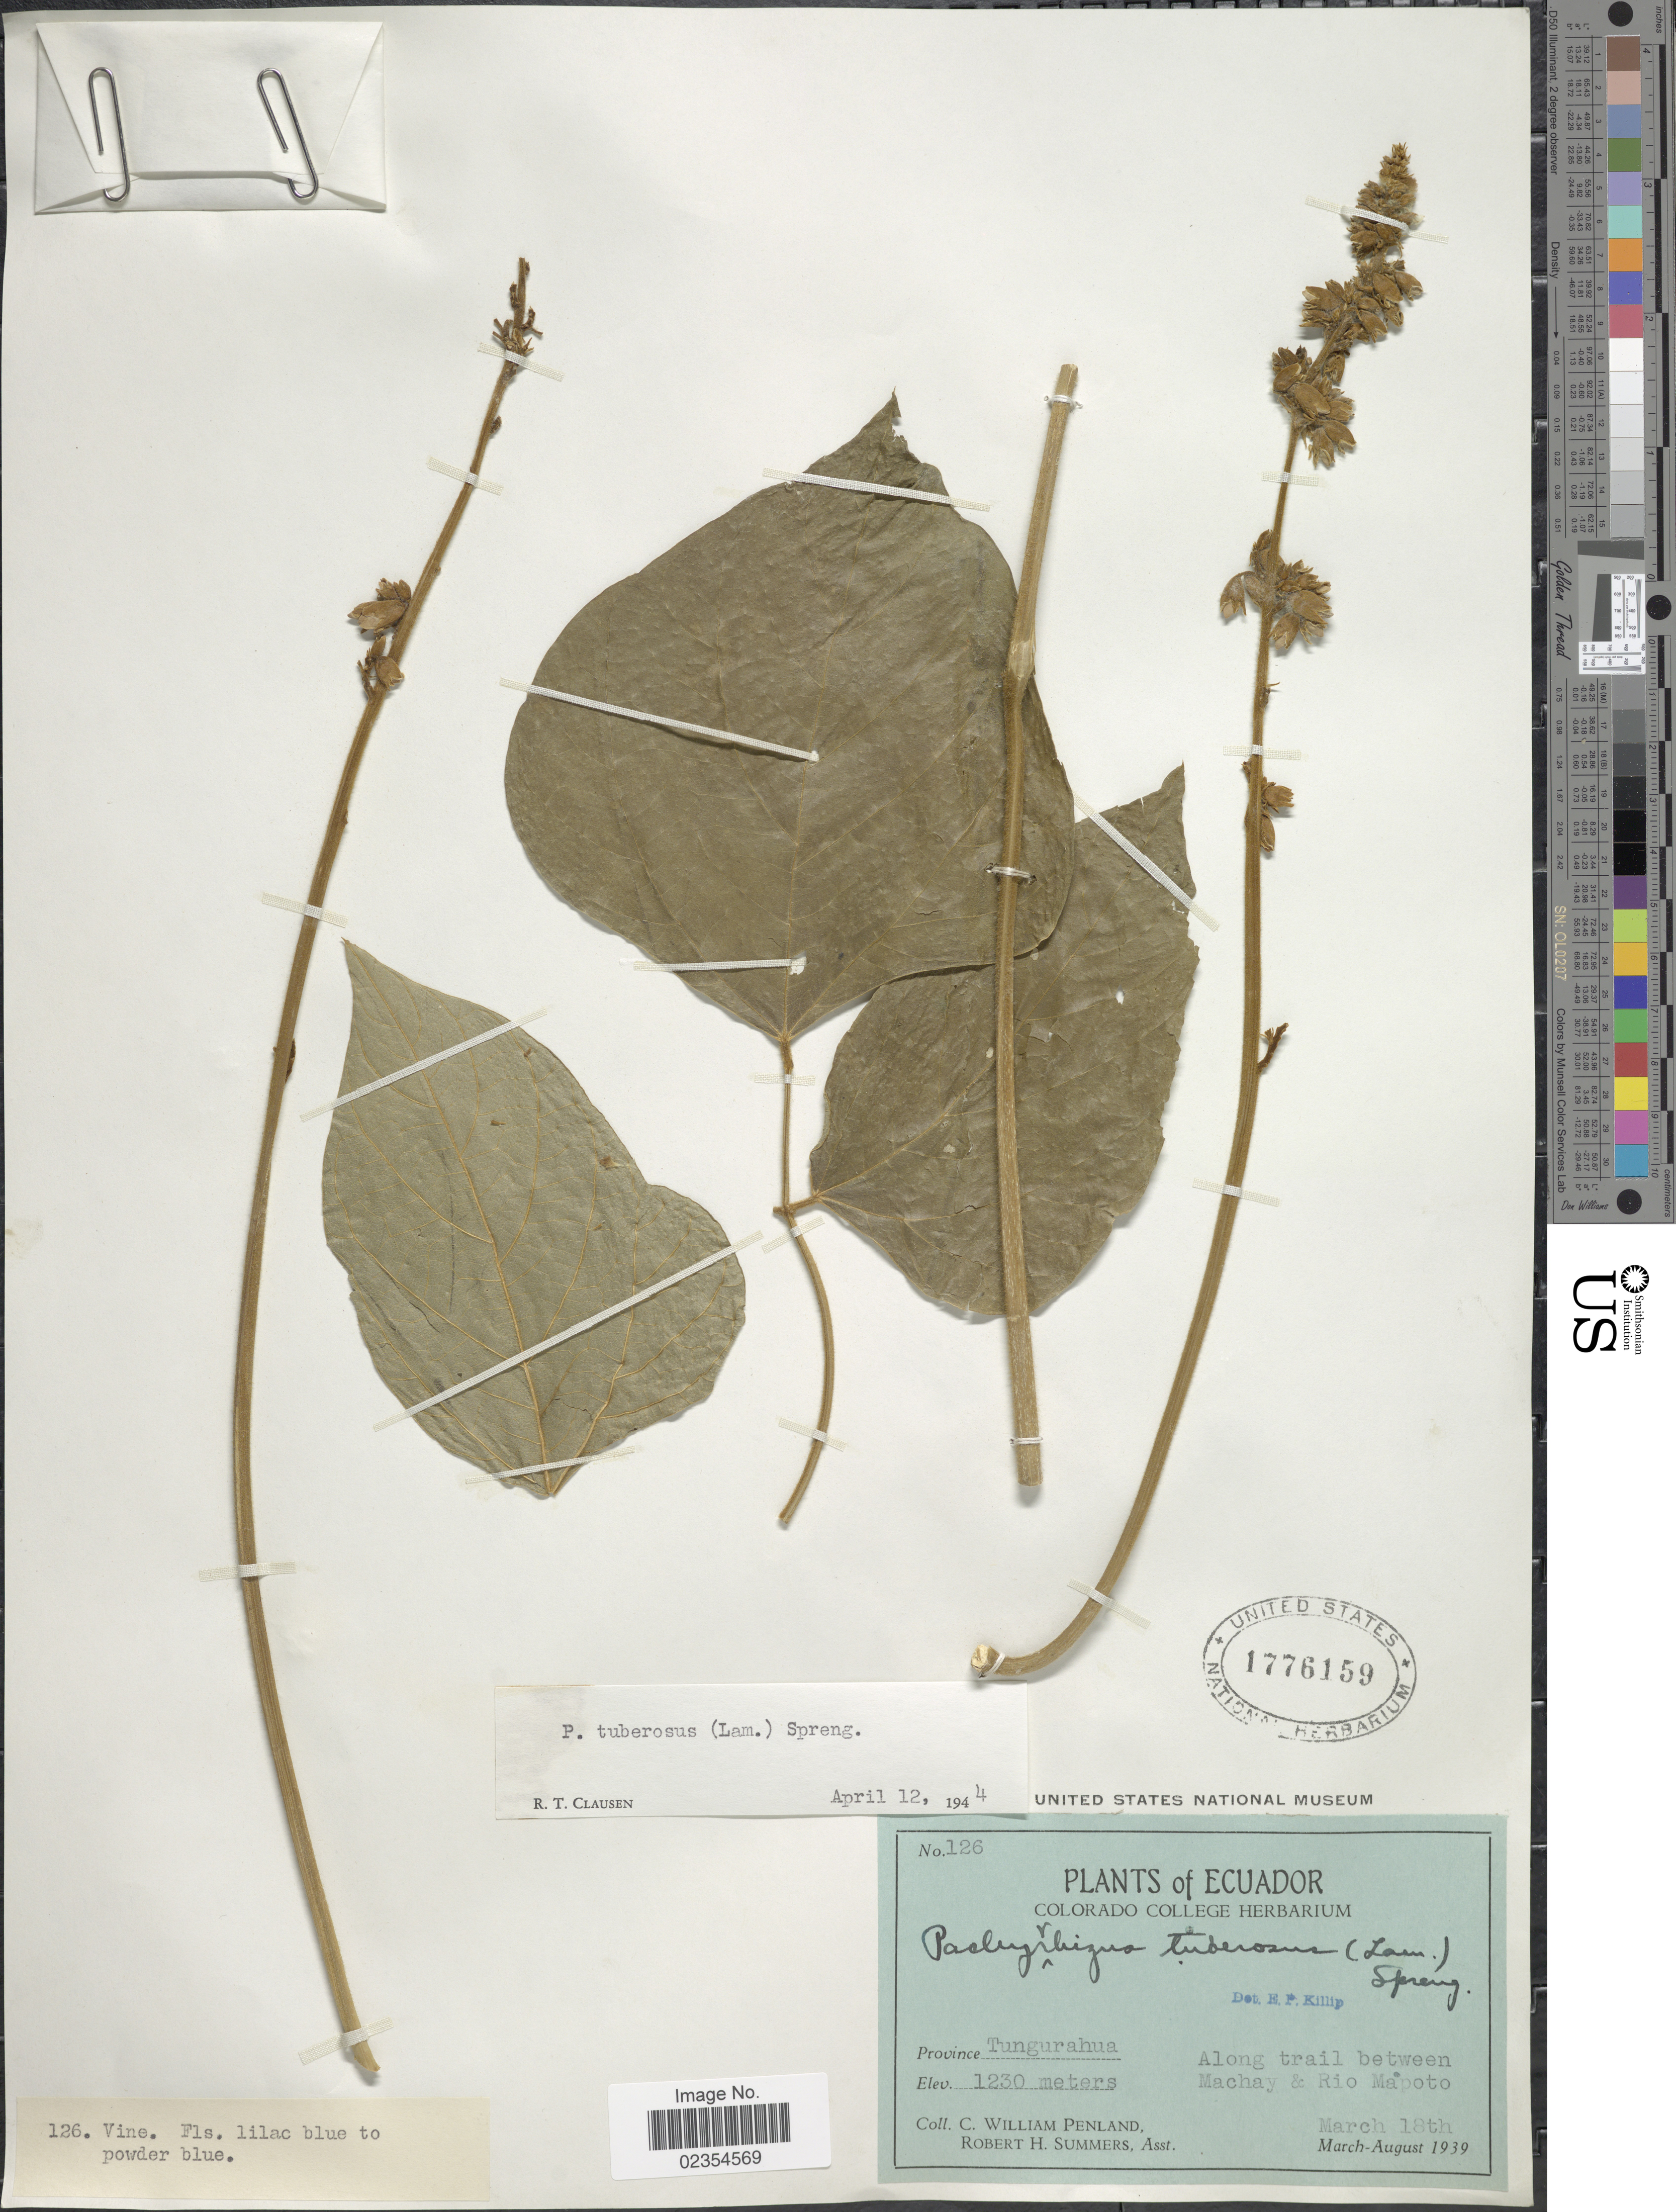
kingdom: Plantae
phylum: Tracheophyta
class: Magnoliopsida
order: Fabales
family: Fabaceae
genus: Pachyrhizus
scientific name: Pachyrhizus tuberosus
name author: (Lam.) Spreng.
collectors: C. W. Penland & R. Summers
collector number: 126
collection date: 1939-03-18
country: Ecuador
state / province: Tungurahua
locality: Along trail between Machay & Rio Mapoto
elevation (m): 1230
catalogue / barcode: US 1776159